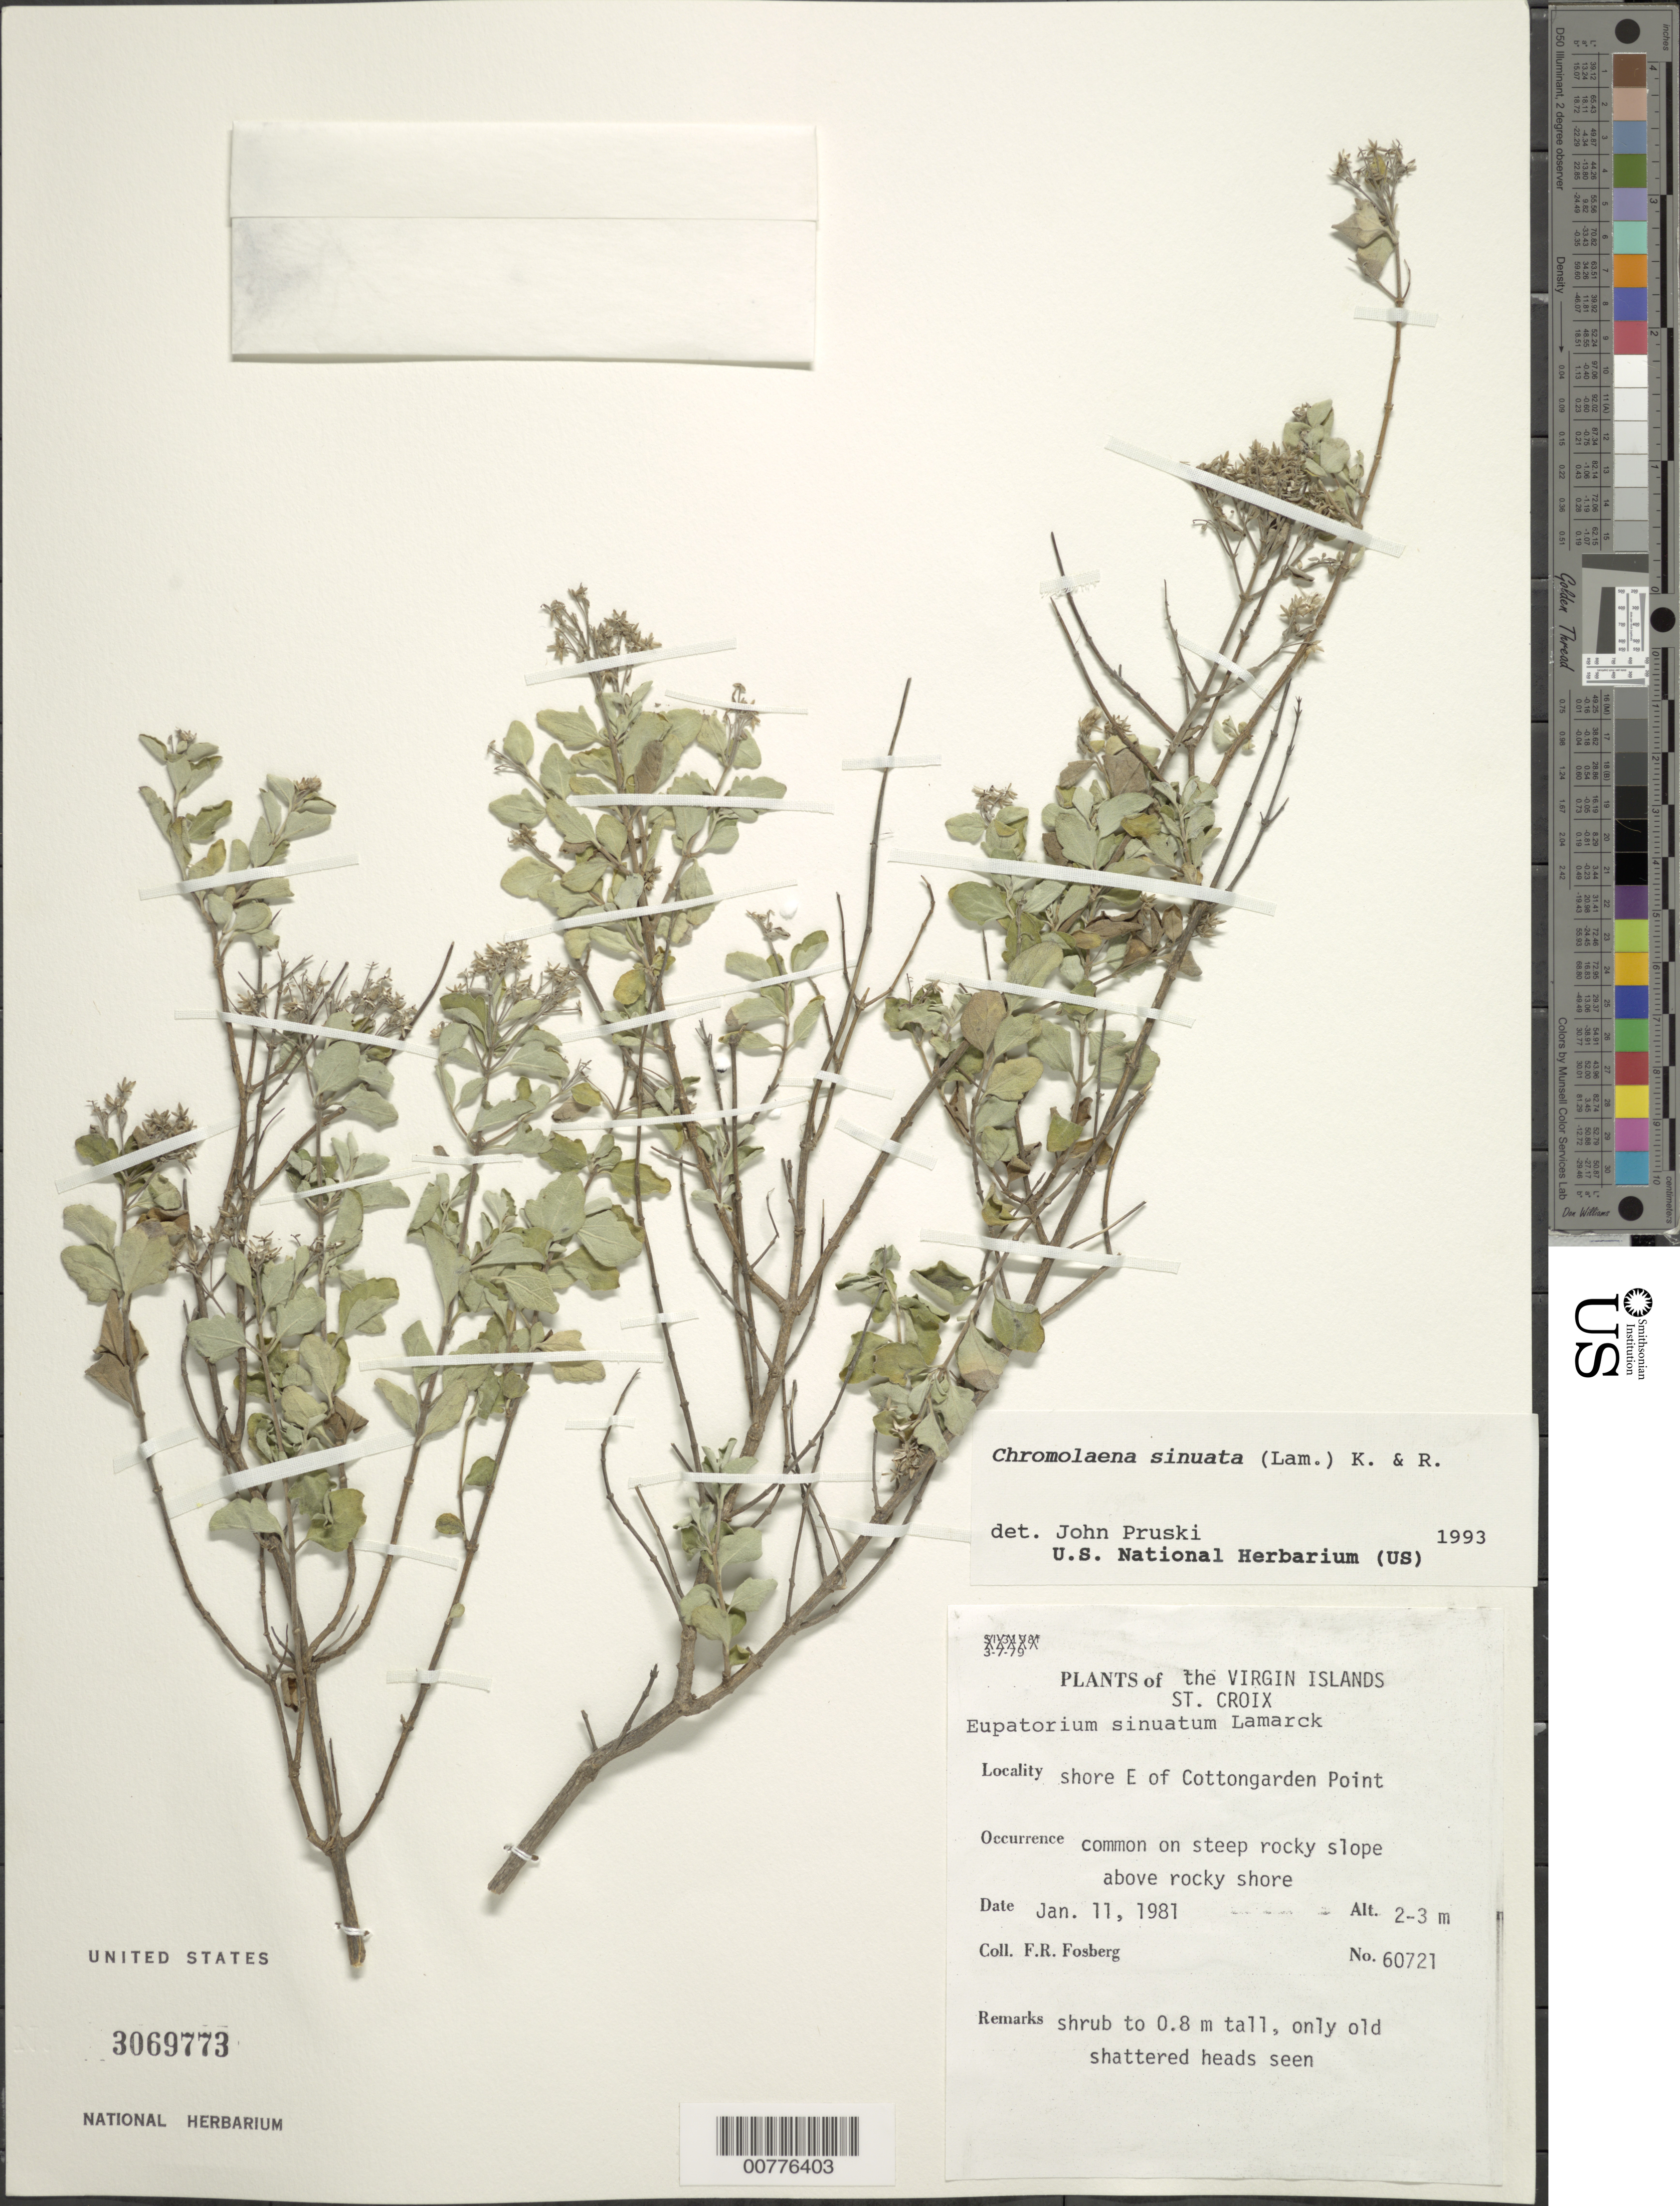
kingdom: Plantae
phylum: Tracheophyta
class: Magnoliopsida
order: Asterales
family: Asteraceae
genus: Chromolaena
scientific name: Chromolaena sinuata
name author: (Lam.) R.M. King & H. Rob.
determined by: Pruski, J. F.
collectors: F. R. Fosberg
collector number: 60721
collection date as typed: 11 Jan 1981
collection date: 1981-01-11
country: U.S. Virgin Islands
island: St. Croix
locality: Shore E of Cottongarden Point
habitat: Common on steep rocky slope above rocky shore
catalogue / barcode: US 3069773